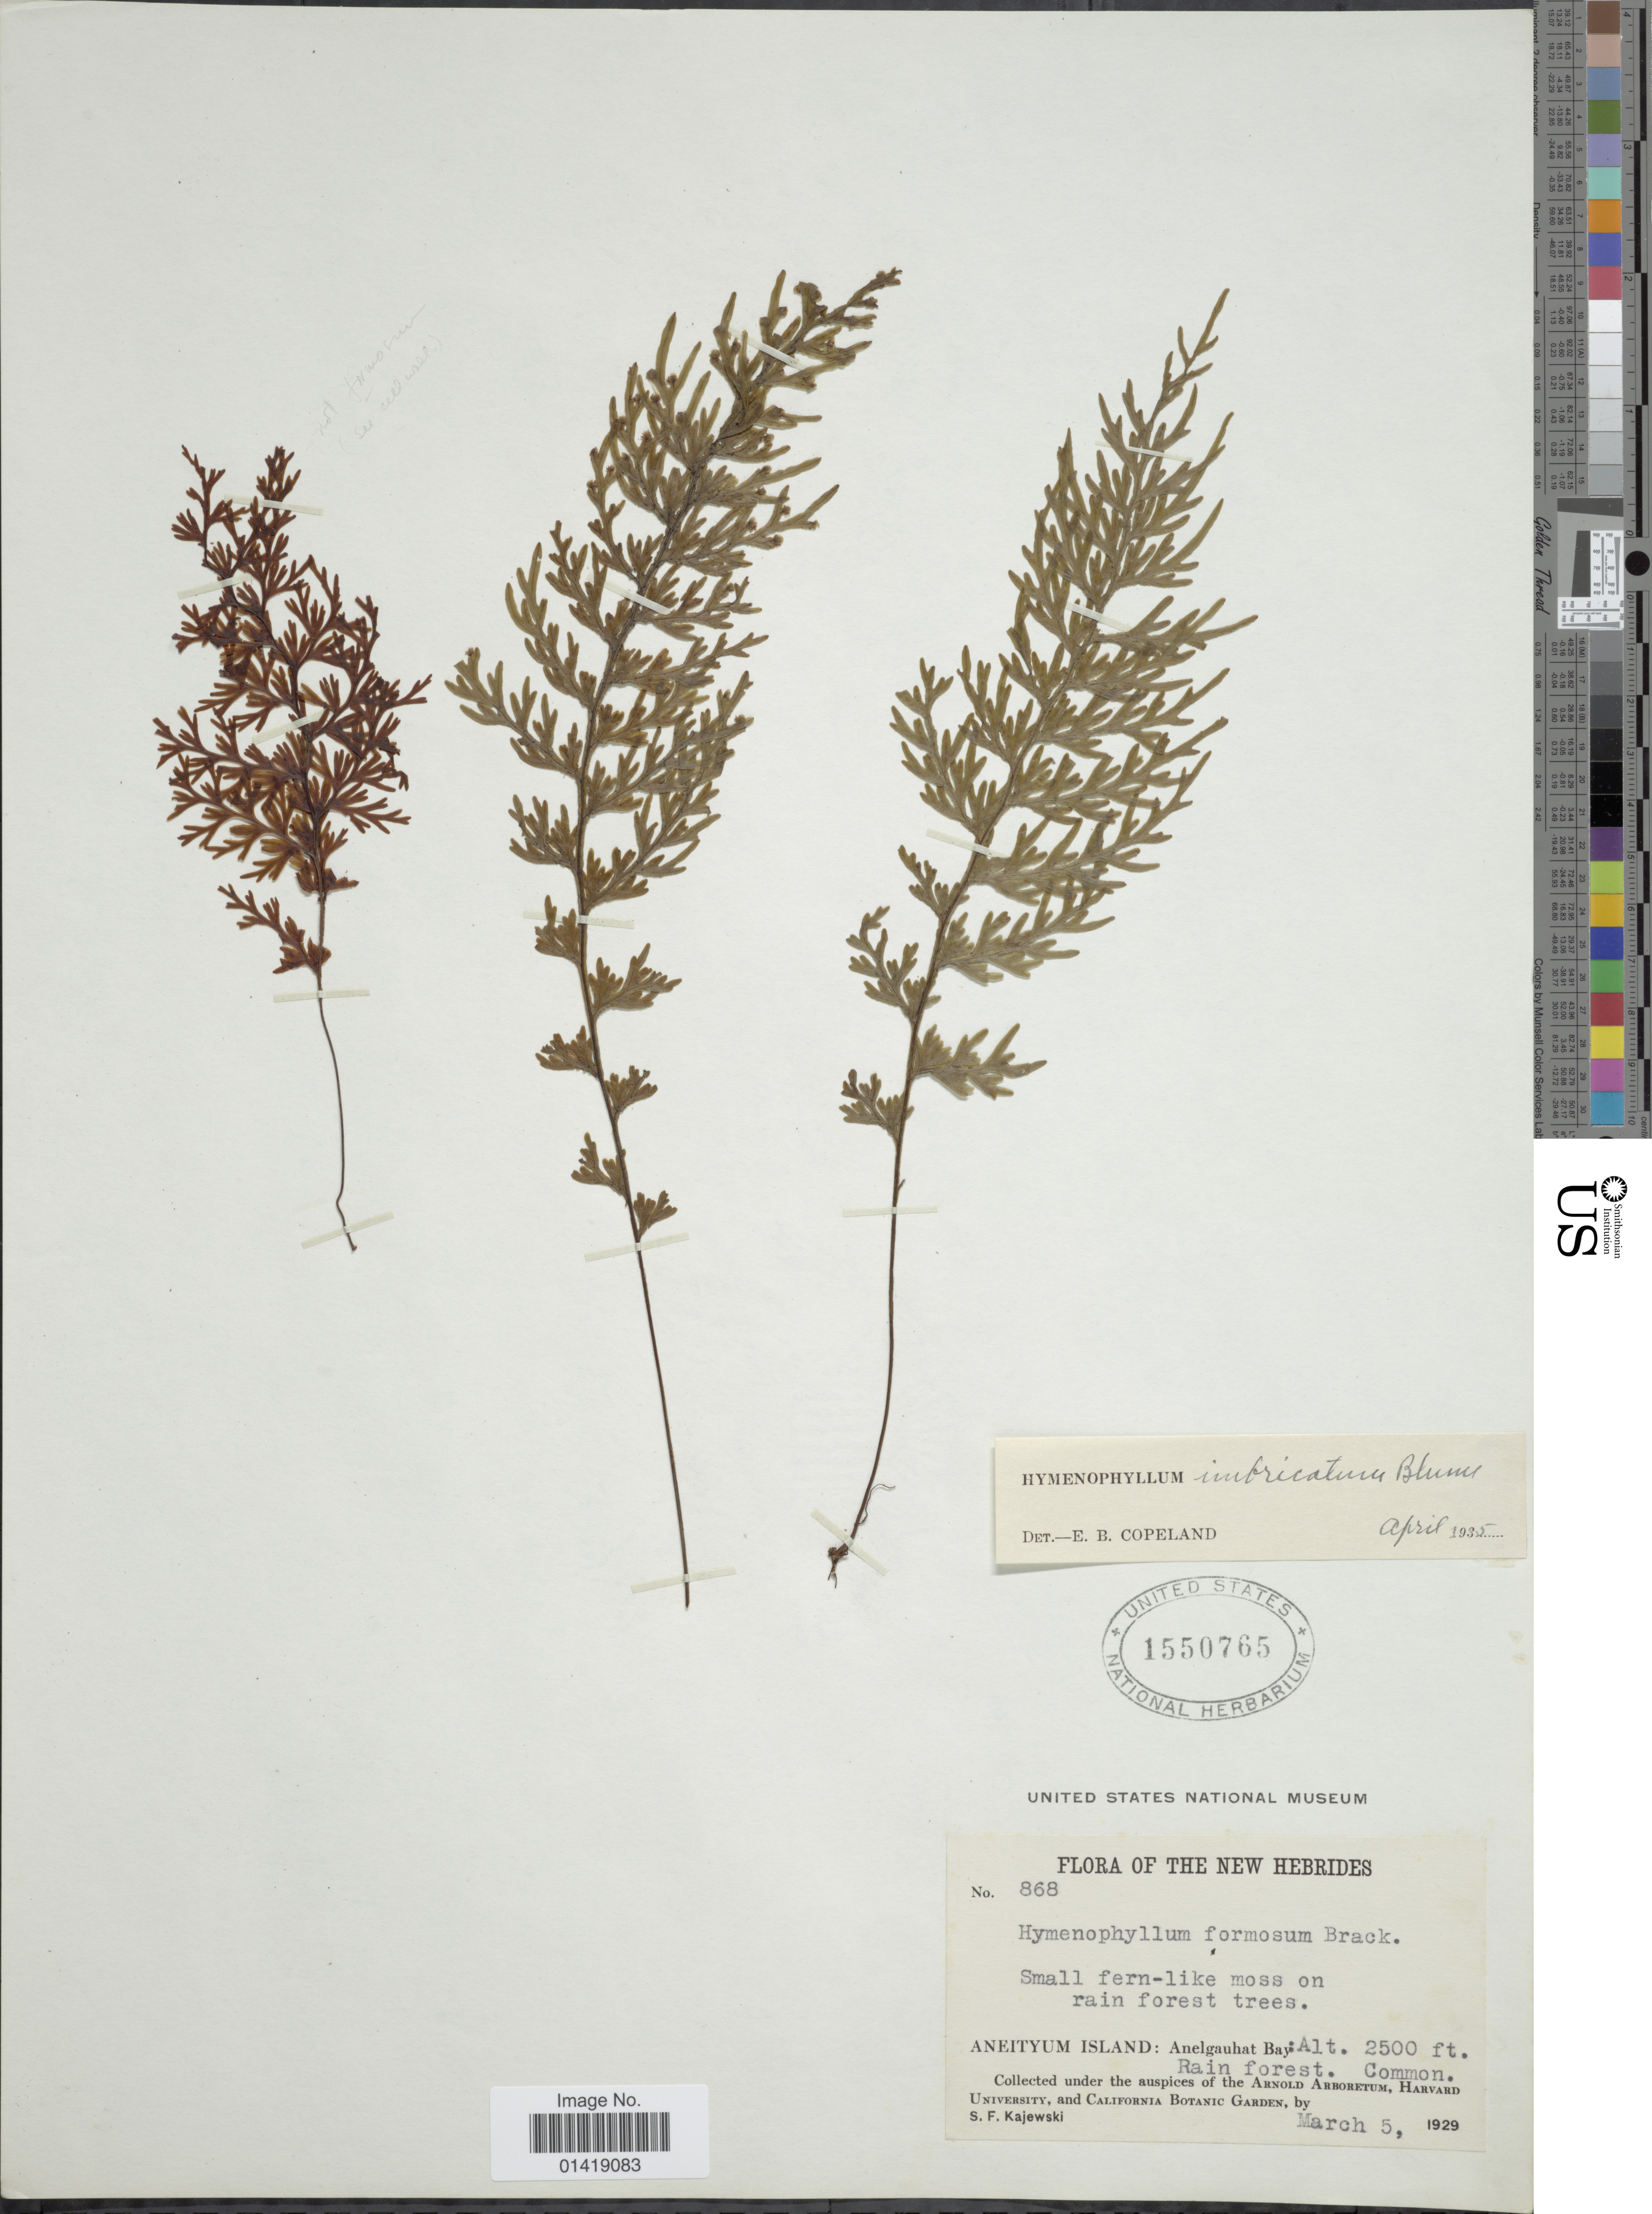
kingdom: Plantae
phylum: Tracheophyta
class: Polypodiopsida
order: Hymenophyllales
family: Hymenophyllaceae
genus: Hymenophyllum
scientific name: Hymenophyllum imbricatum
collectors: S. Kajewski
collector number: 868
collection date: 1929-03-05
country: Vanuatu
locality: Aneityum Island: Anelgauhat Bay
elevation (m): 762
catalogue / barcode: US 1550765